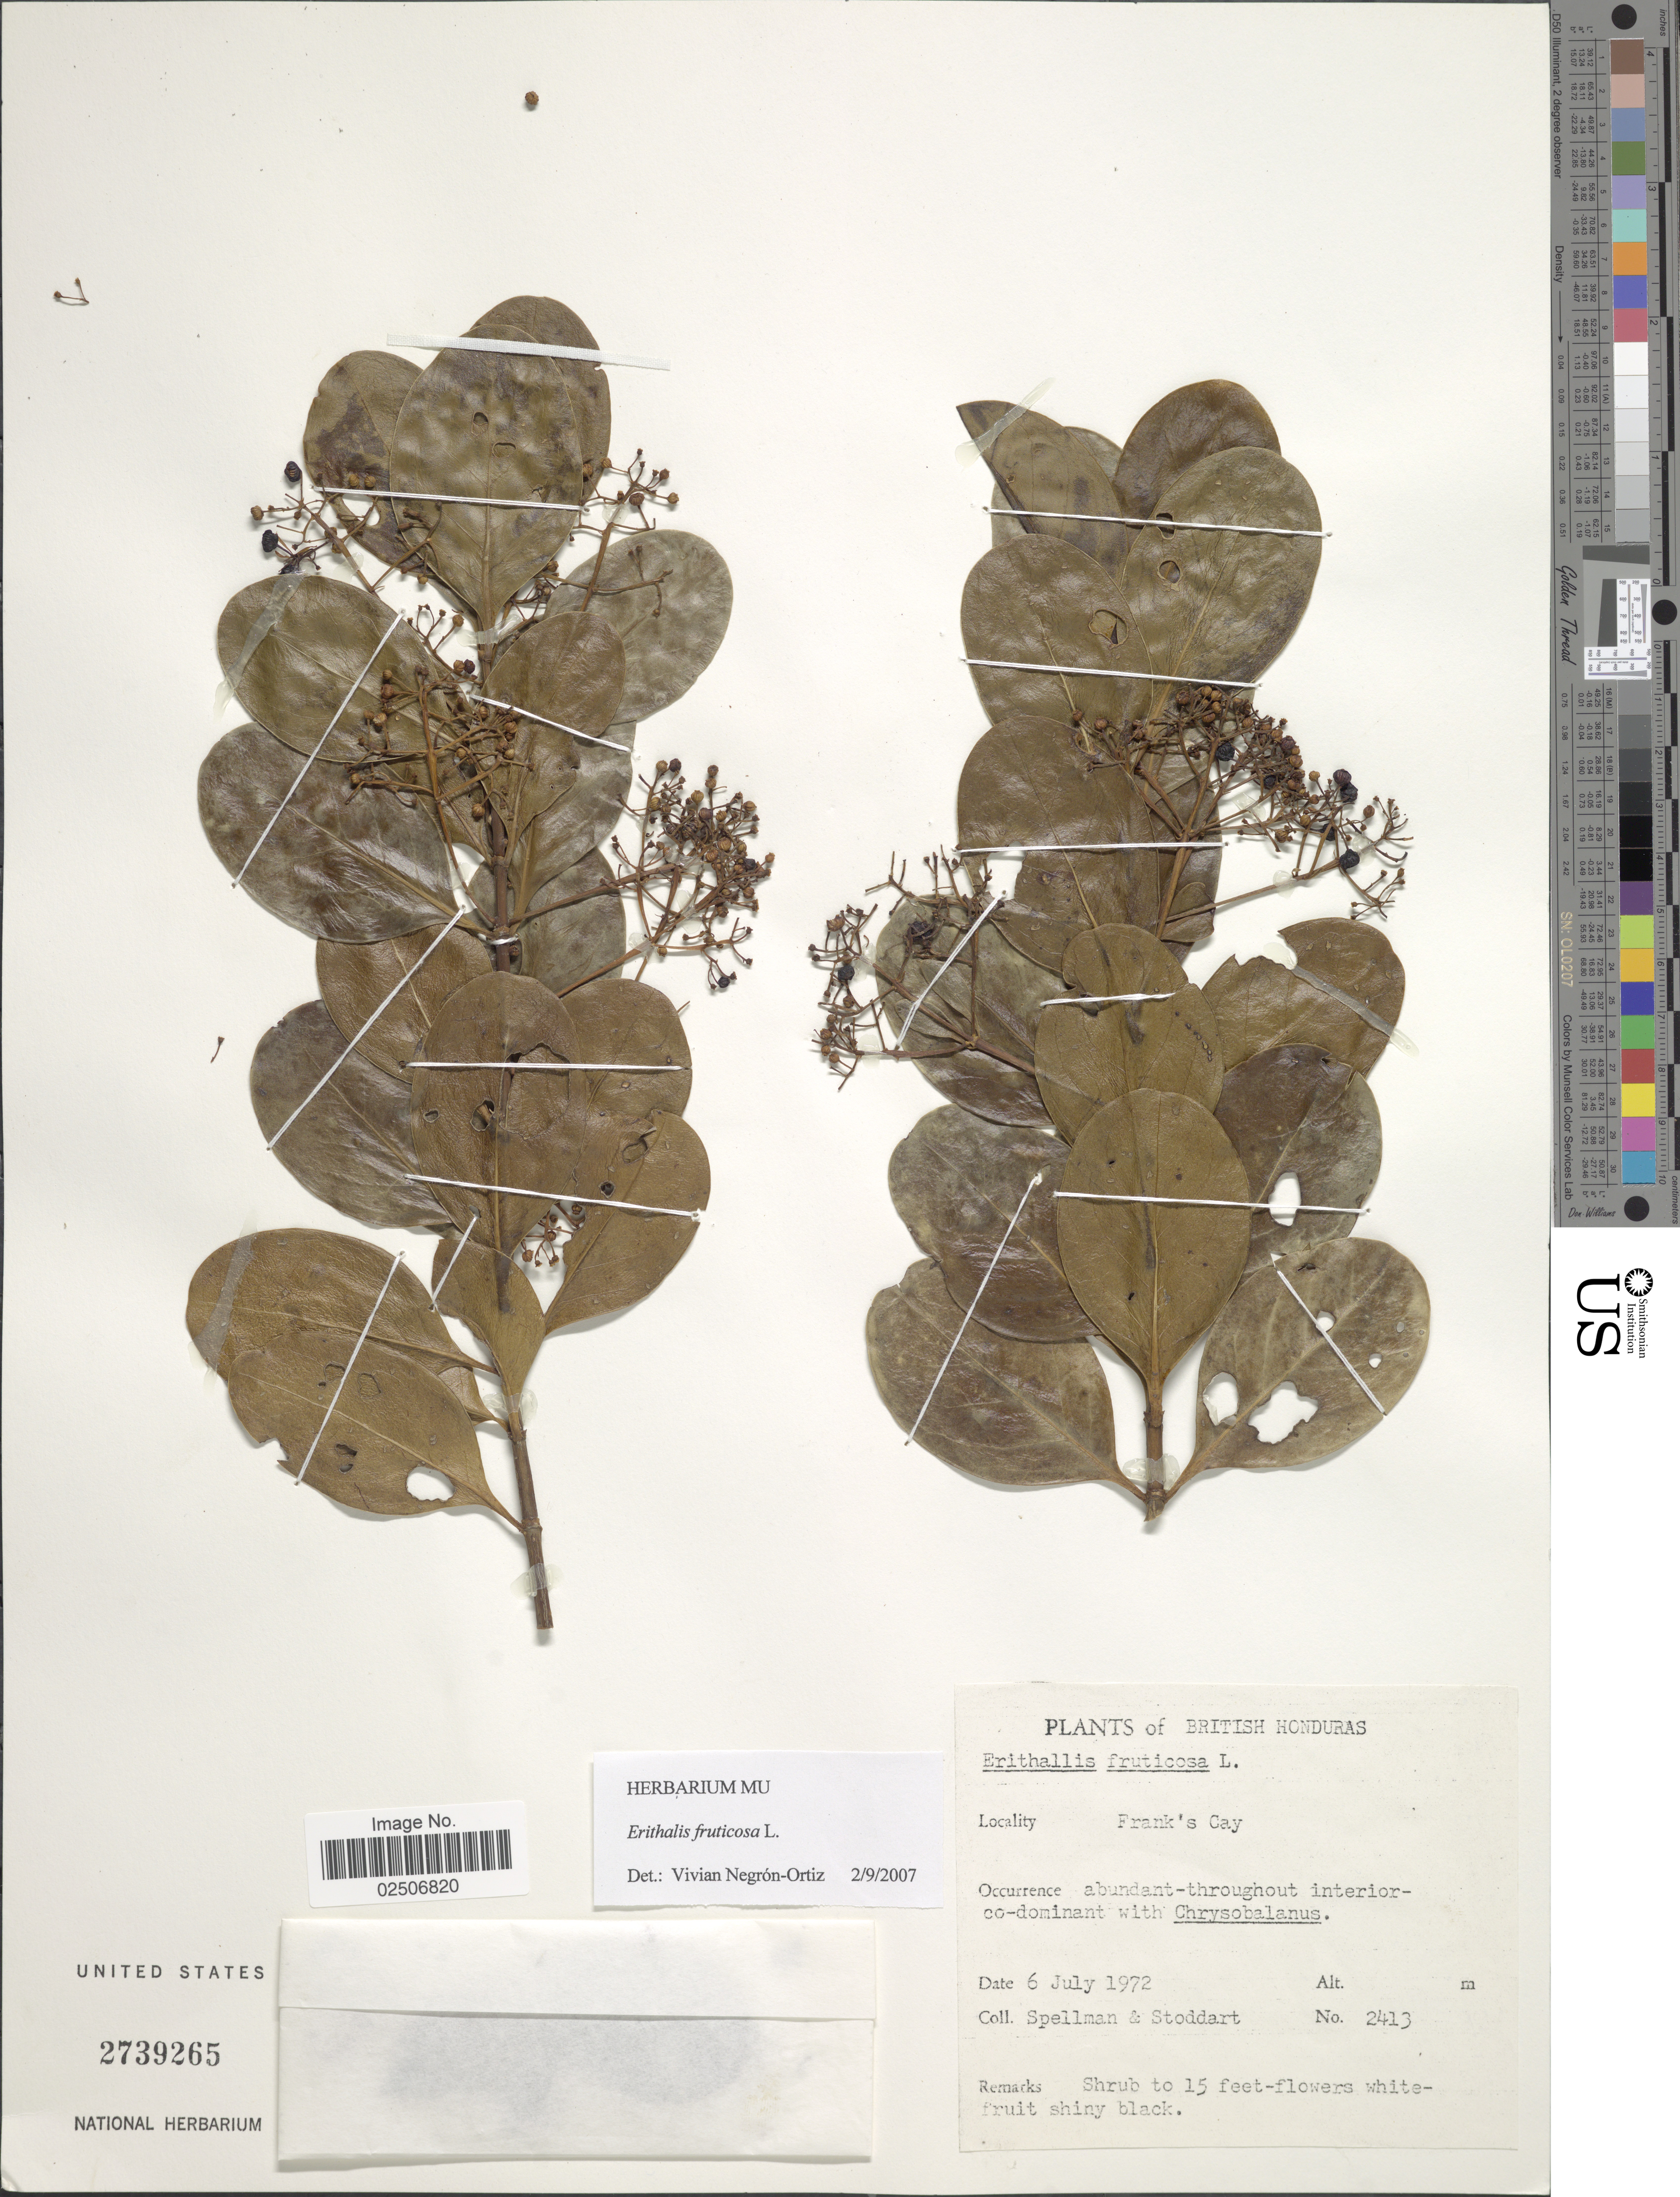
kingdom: Plantae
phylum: Tracheophyta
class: Magnoliopsida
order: Gentianales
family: Rubiaceae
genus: Erithalis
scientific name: Erithalis fruticosa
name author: L.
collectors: Spellman, -- & -. Stoddart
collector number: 2413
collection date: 1972-07-06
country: Belize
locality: British Honduras, Frank's Cay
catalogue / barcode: US 2739265